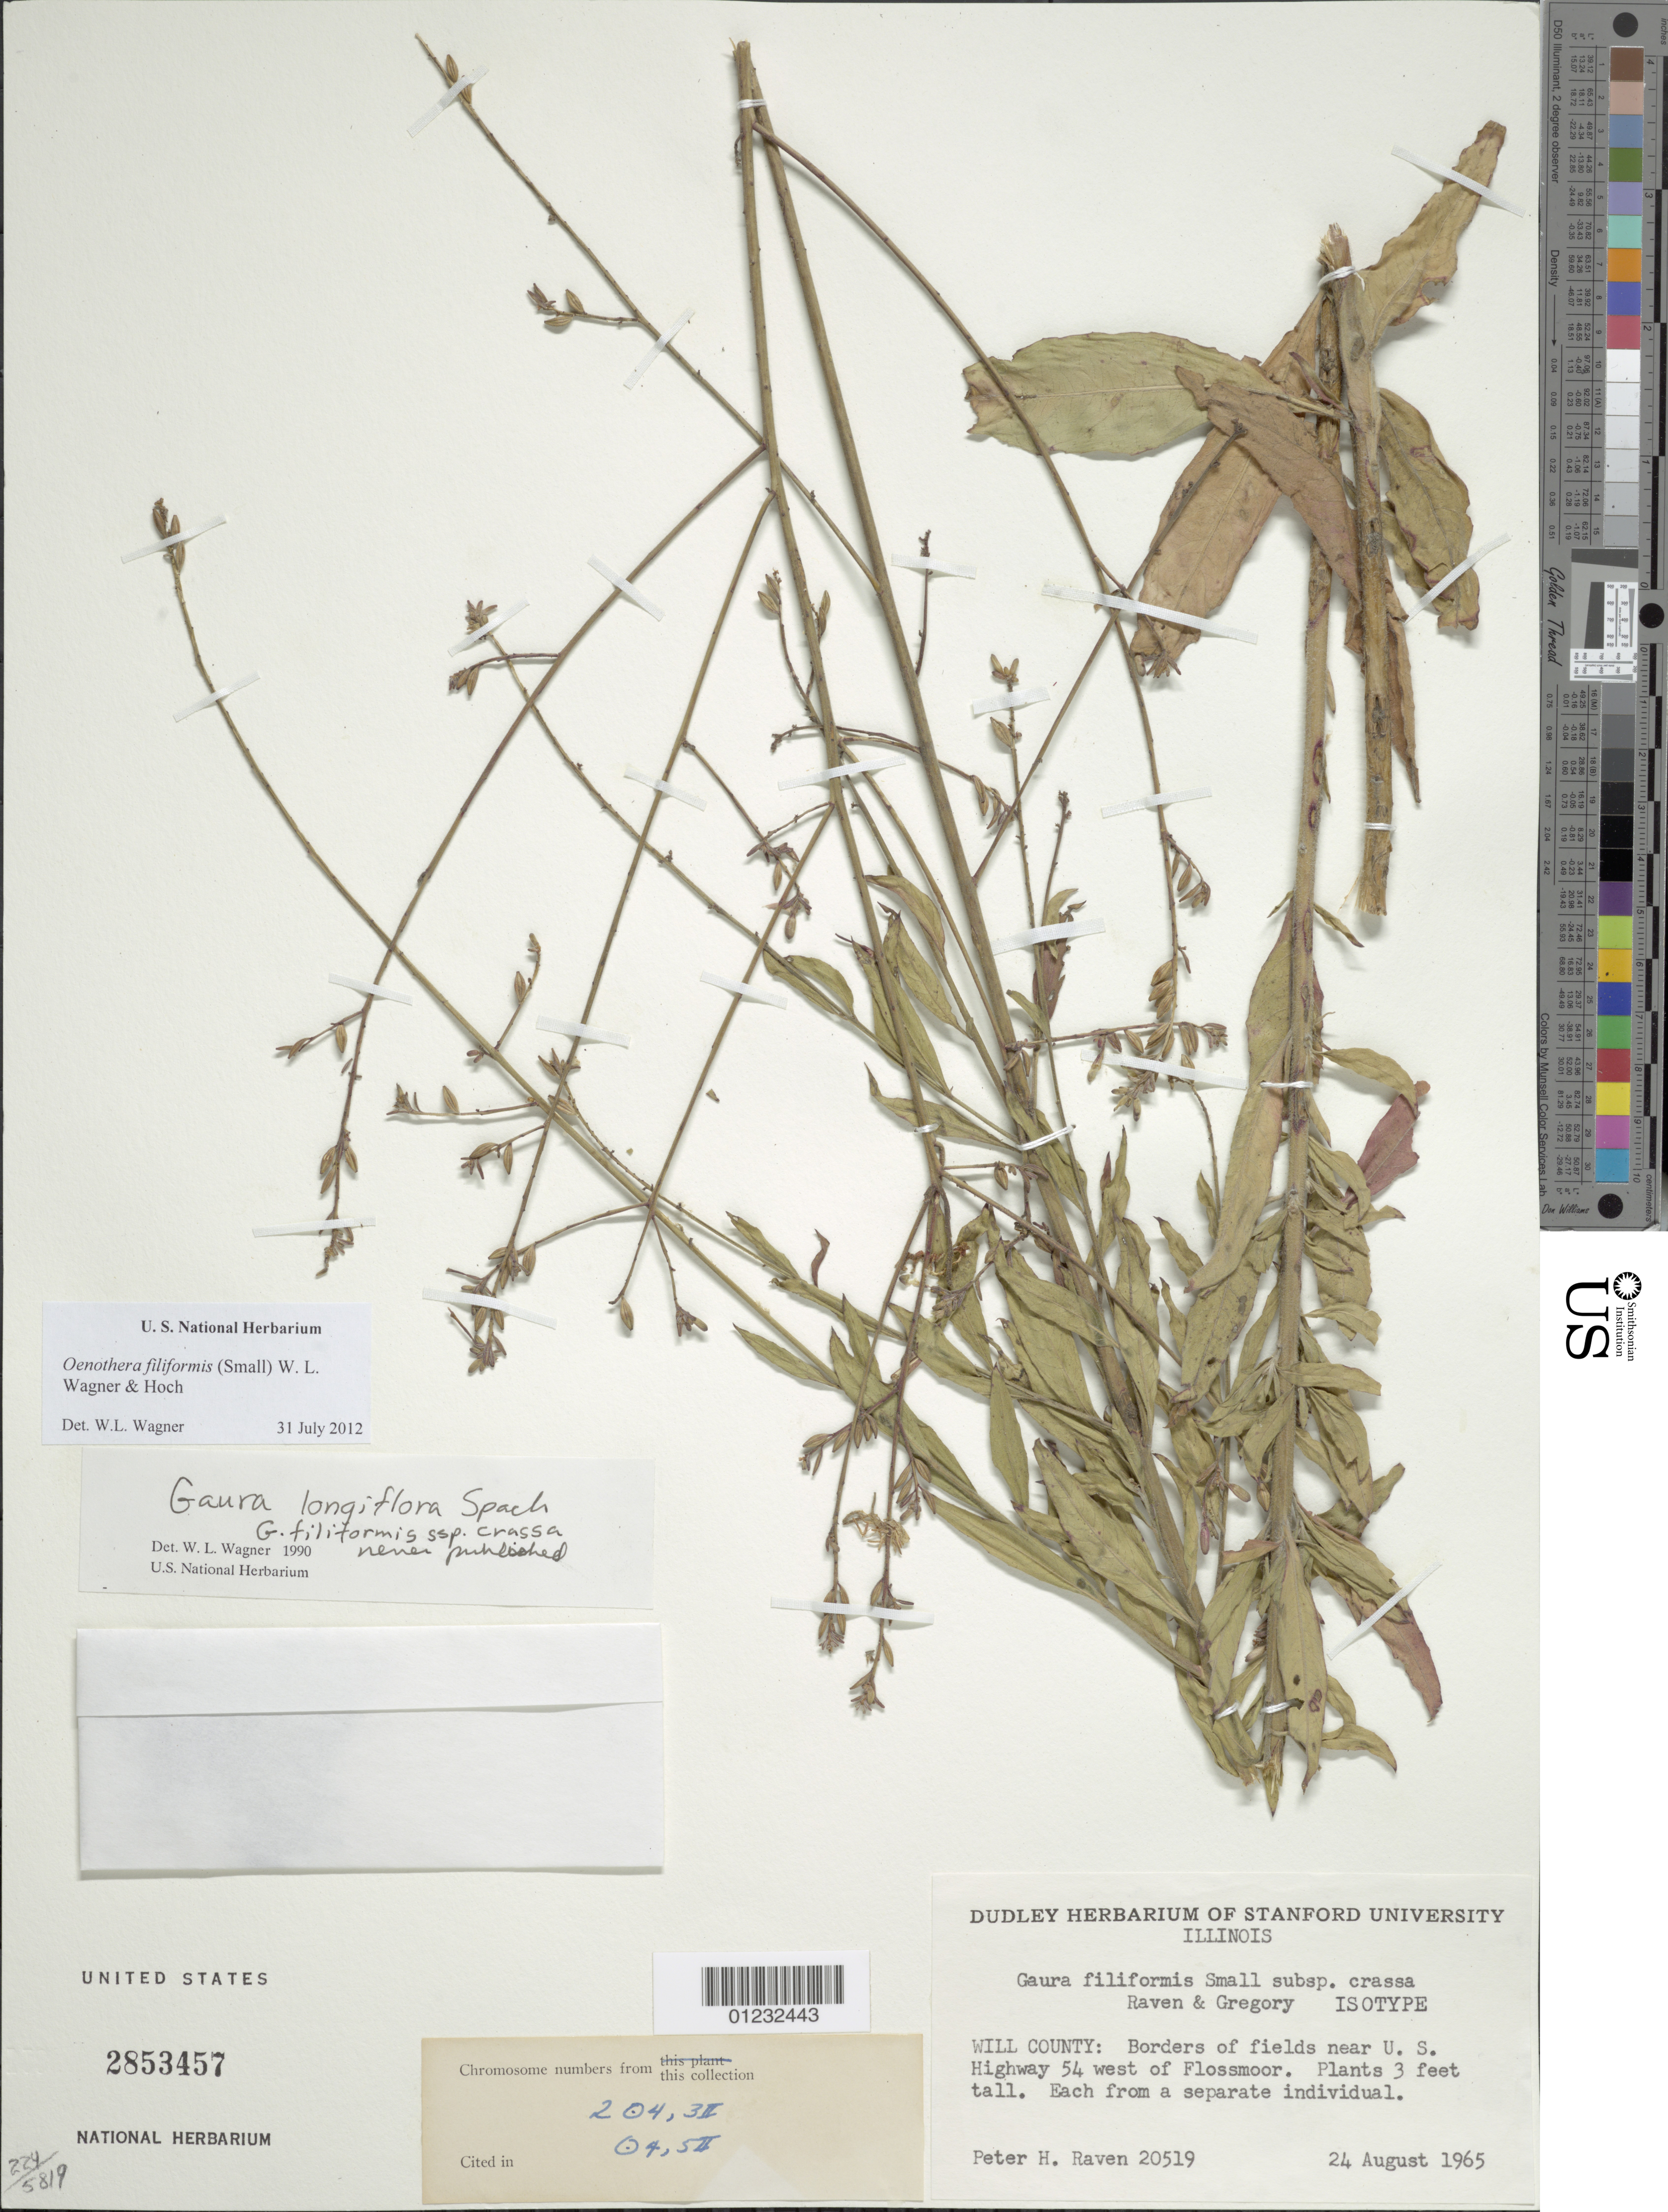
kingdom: Plantae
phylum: Tracheophyta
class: Magnoliopsida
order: Myrtales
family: Onagraceae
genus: Oenothera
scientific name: Oenothera filiformis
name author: (Small) W.L. Wagner & Hoch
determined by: Wagner, W. L., (BOT), Smithsonian Institution - National Museum of Natural History (UNITED STATES)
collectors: P. Raven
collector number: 20519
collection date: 1965-08-24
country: United States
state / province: Illinois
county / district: Will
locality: Borders of fields near U.S. Highway 54 west of Flossmoor.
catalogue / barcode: US 2853457